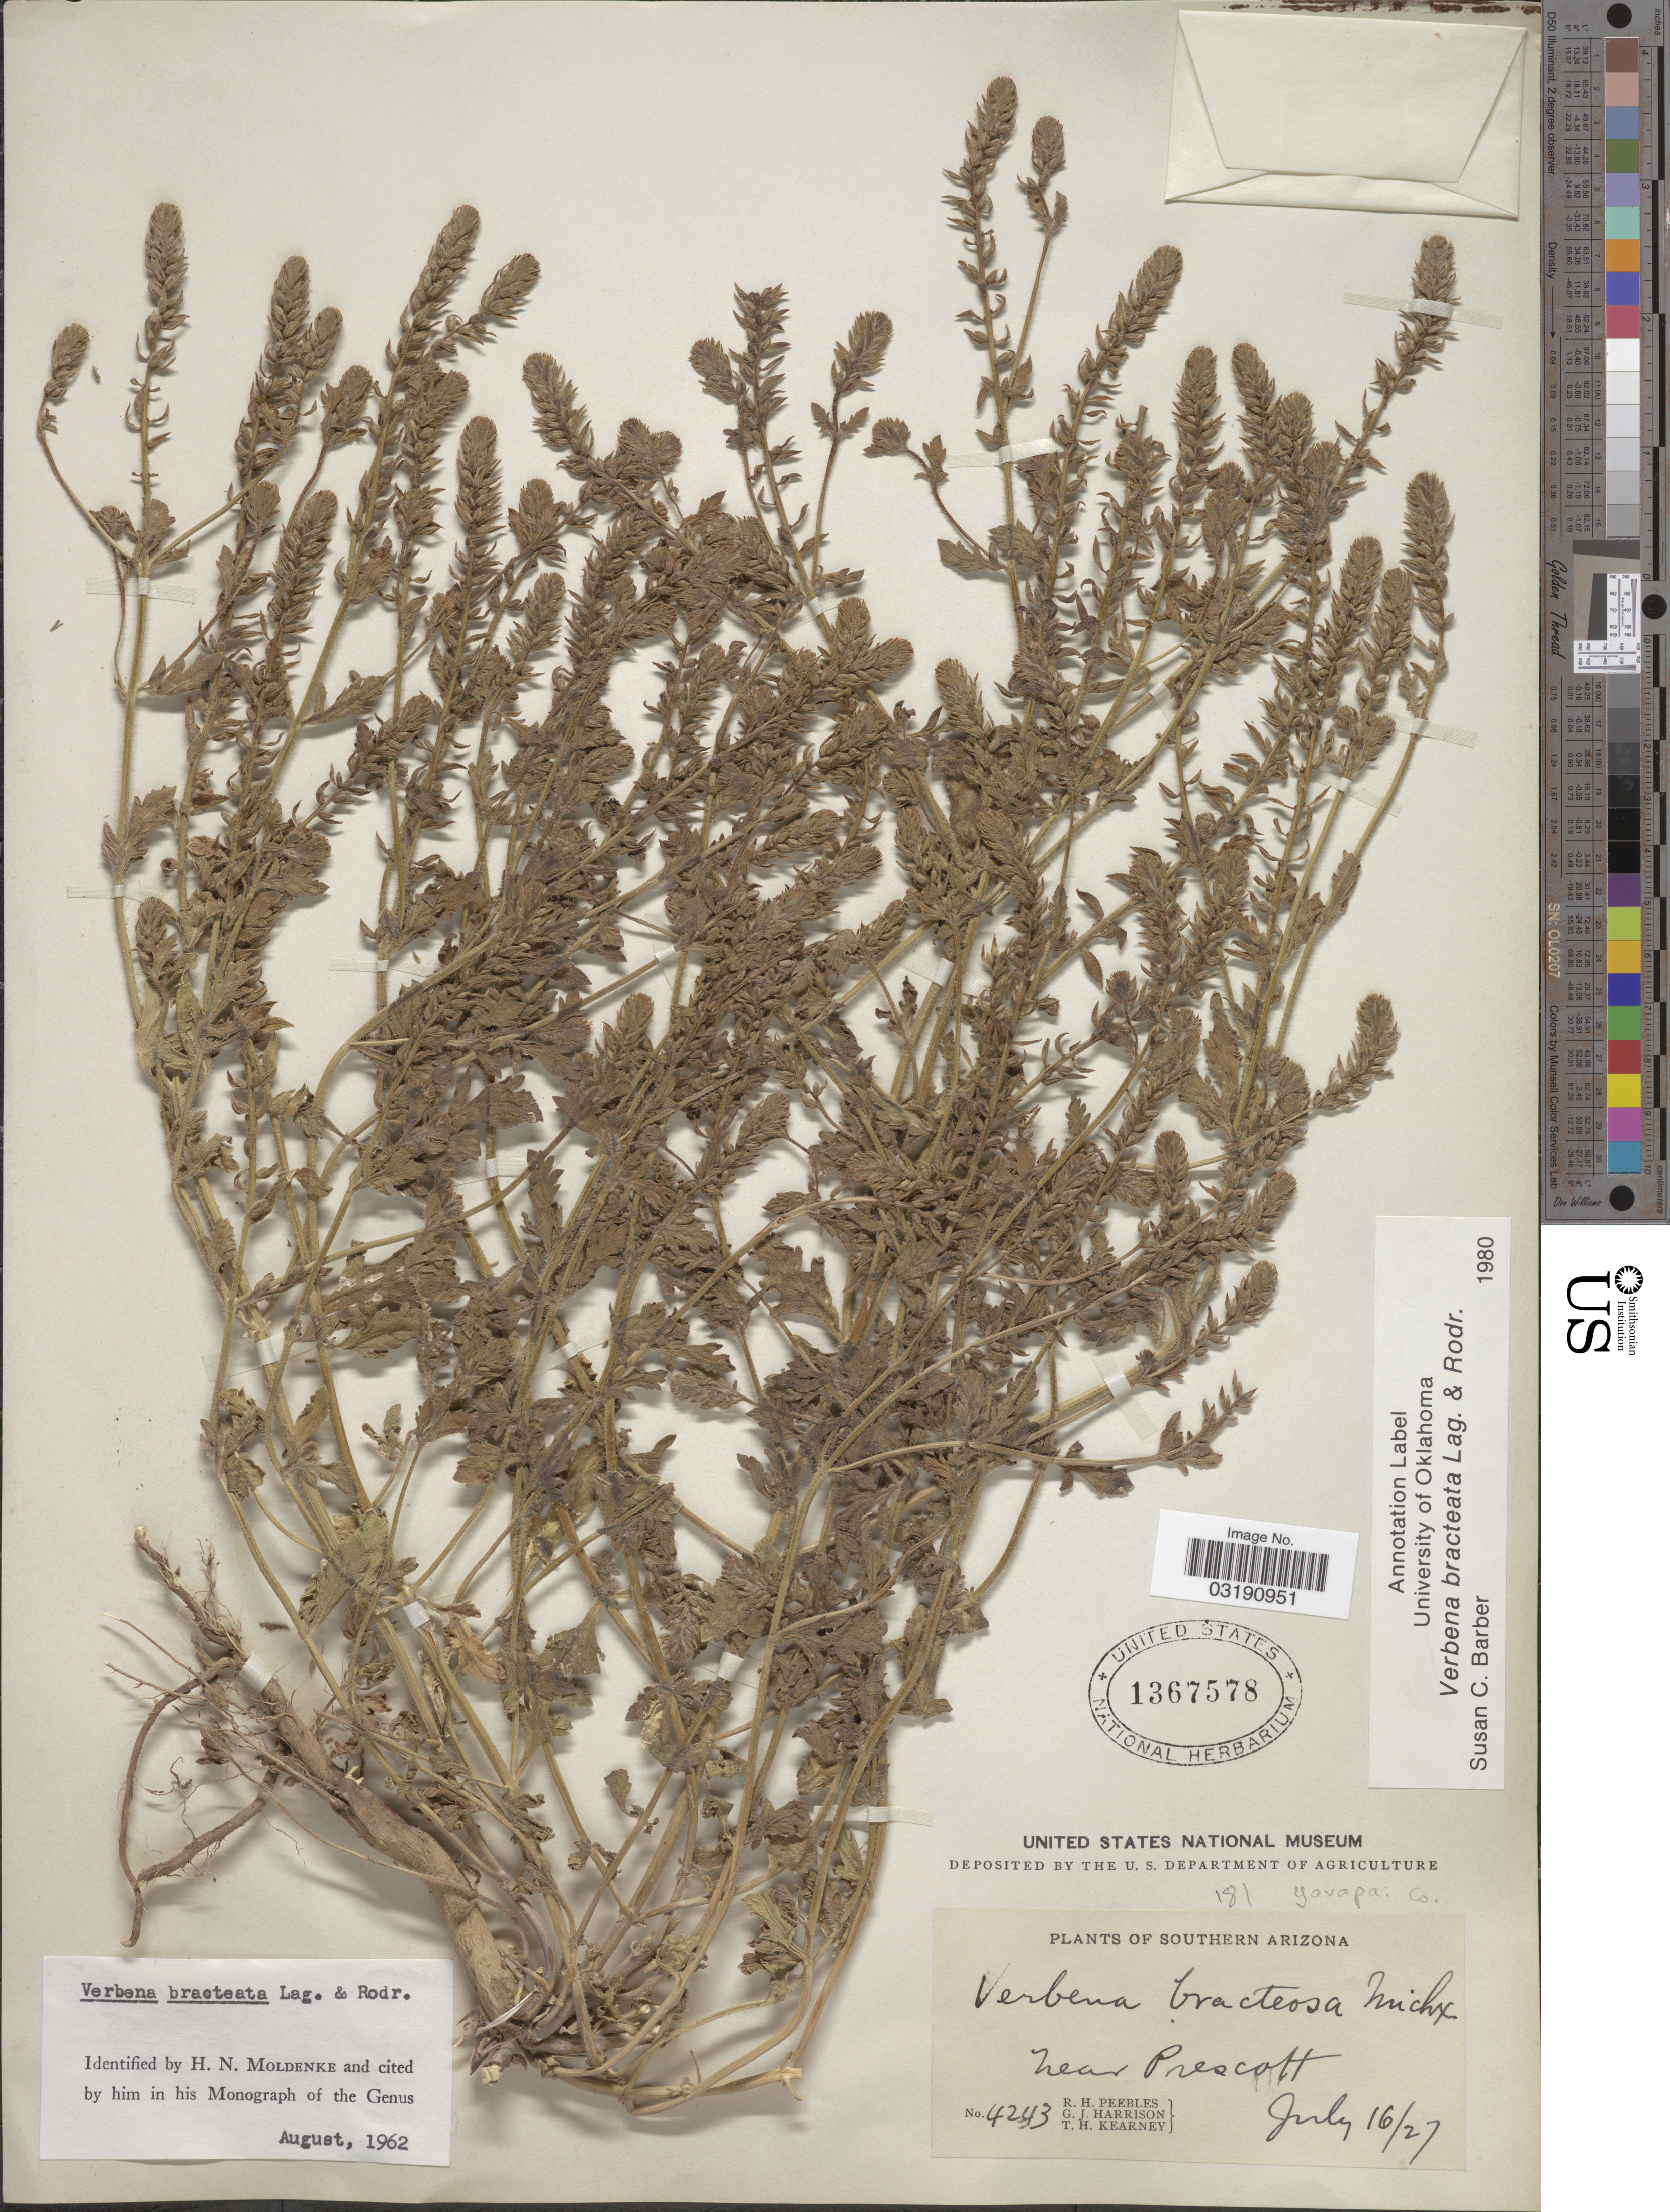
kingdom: Plantae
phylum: Tracheophyta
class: Magnoliopsida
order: Lamiales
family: Verbenaceae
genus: Verbena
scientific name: Verbena bracteata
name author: Cav. ex Lag. & Rodr.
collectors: R. H. Peebles, G. J. Harrison & T. H. Kearney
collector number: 4243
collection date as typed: Transcribed d/m/y: 16/7/27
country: United States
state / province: Arizona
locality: Southern Arizona. Yavapa Co. Near Prescott.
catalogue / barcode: US 1367578